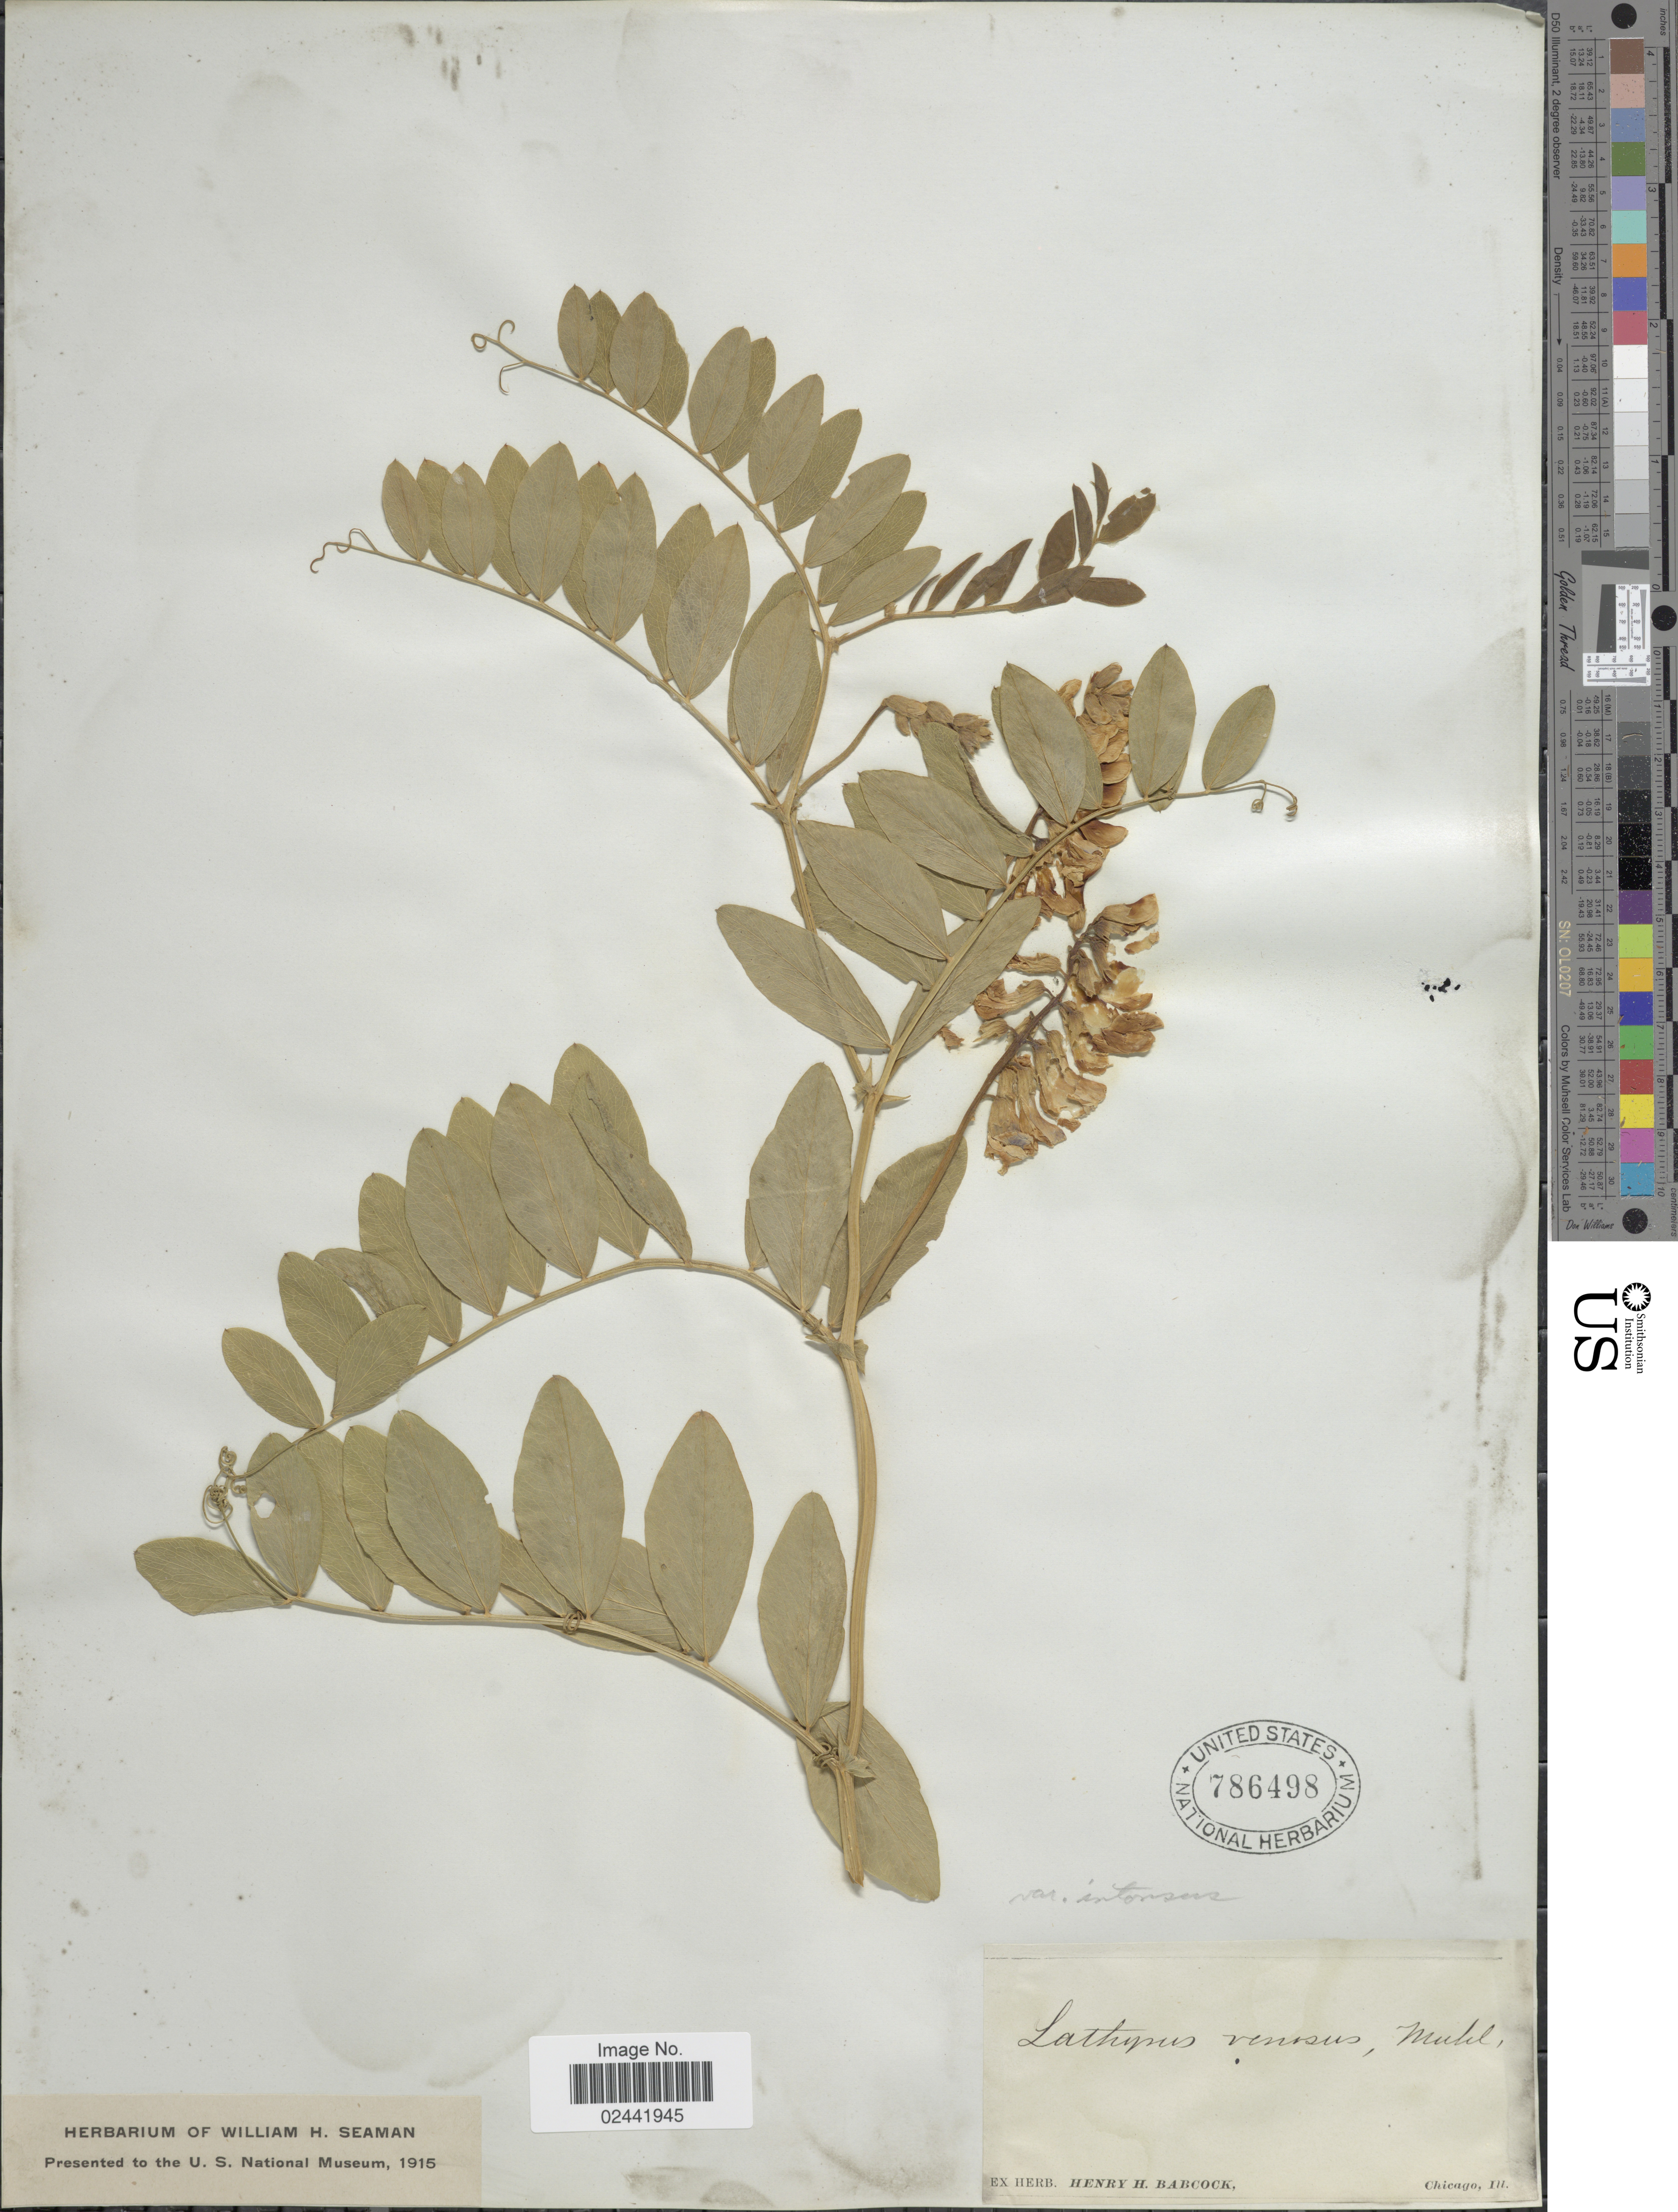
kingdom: Plantae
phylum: Tracheophyta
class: Magnoliopsida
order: Fabales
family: Fabaceae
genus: Lathyrus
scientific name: Lathyrus venosus var. intonsus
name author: Butters & H. St. John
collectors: H. Babcock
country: United States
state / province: Illinois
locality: Chicago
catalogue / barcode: US 786498